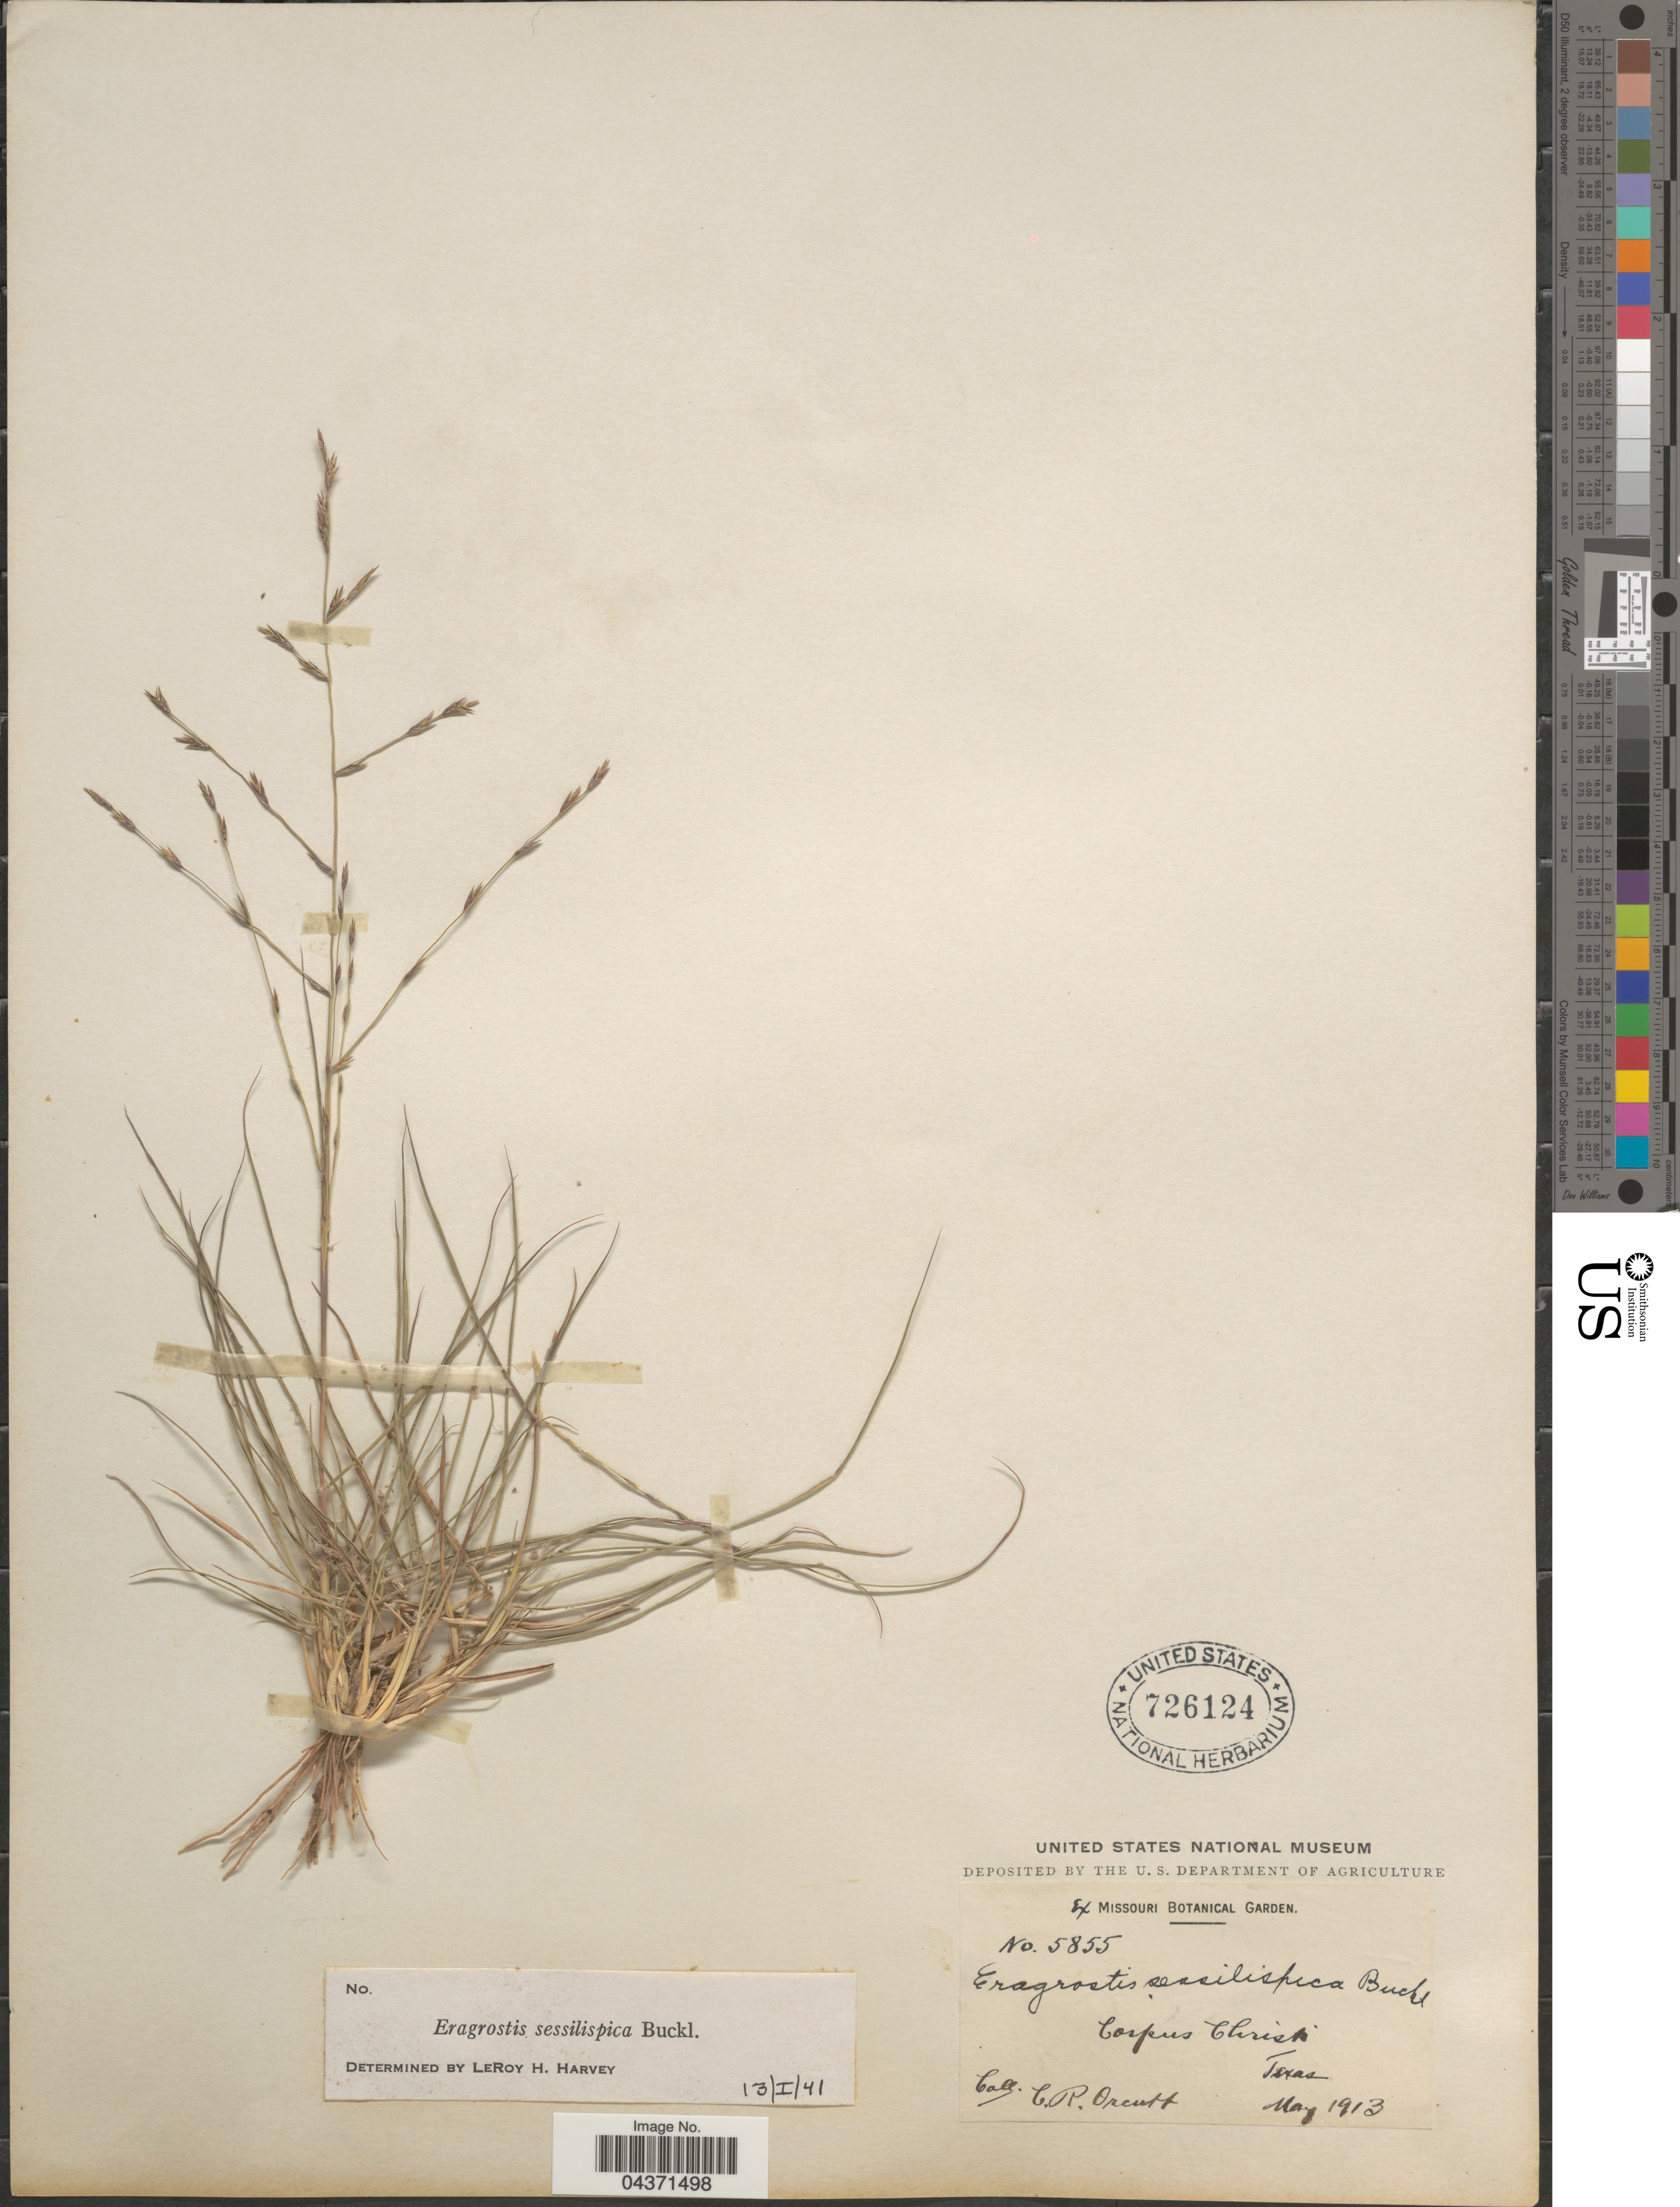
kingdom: Plantae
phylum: Tracheophyta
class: Liliopsida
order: Poales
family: Poaceae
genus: Eragrostis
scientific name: Eragrostis sessilispica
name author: Buckley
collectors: C. R. Orcutt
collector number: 5855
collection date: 1913-05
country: United States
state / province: Texas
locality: Corpus Christi.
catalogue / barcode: US 726124